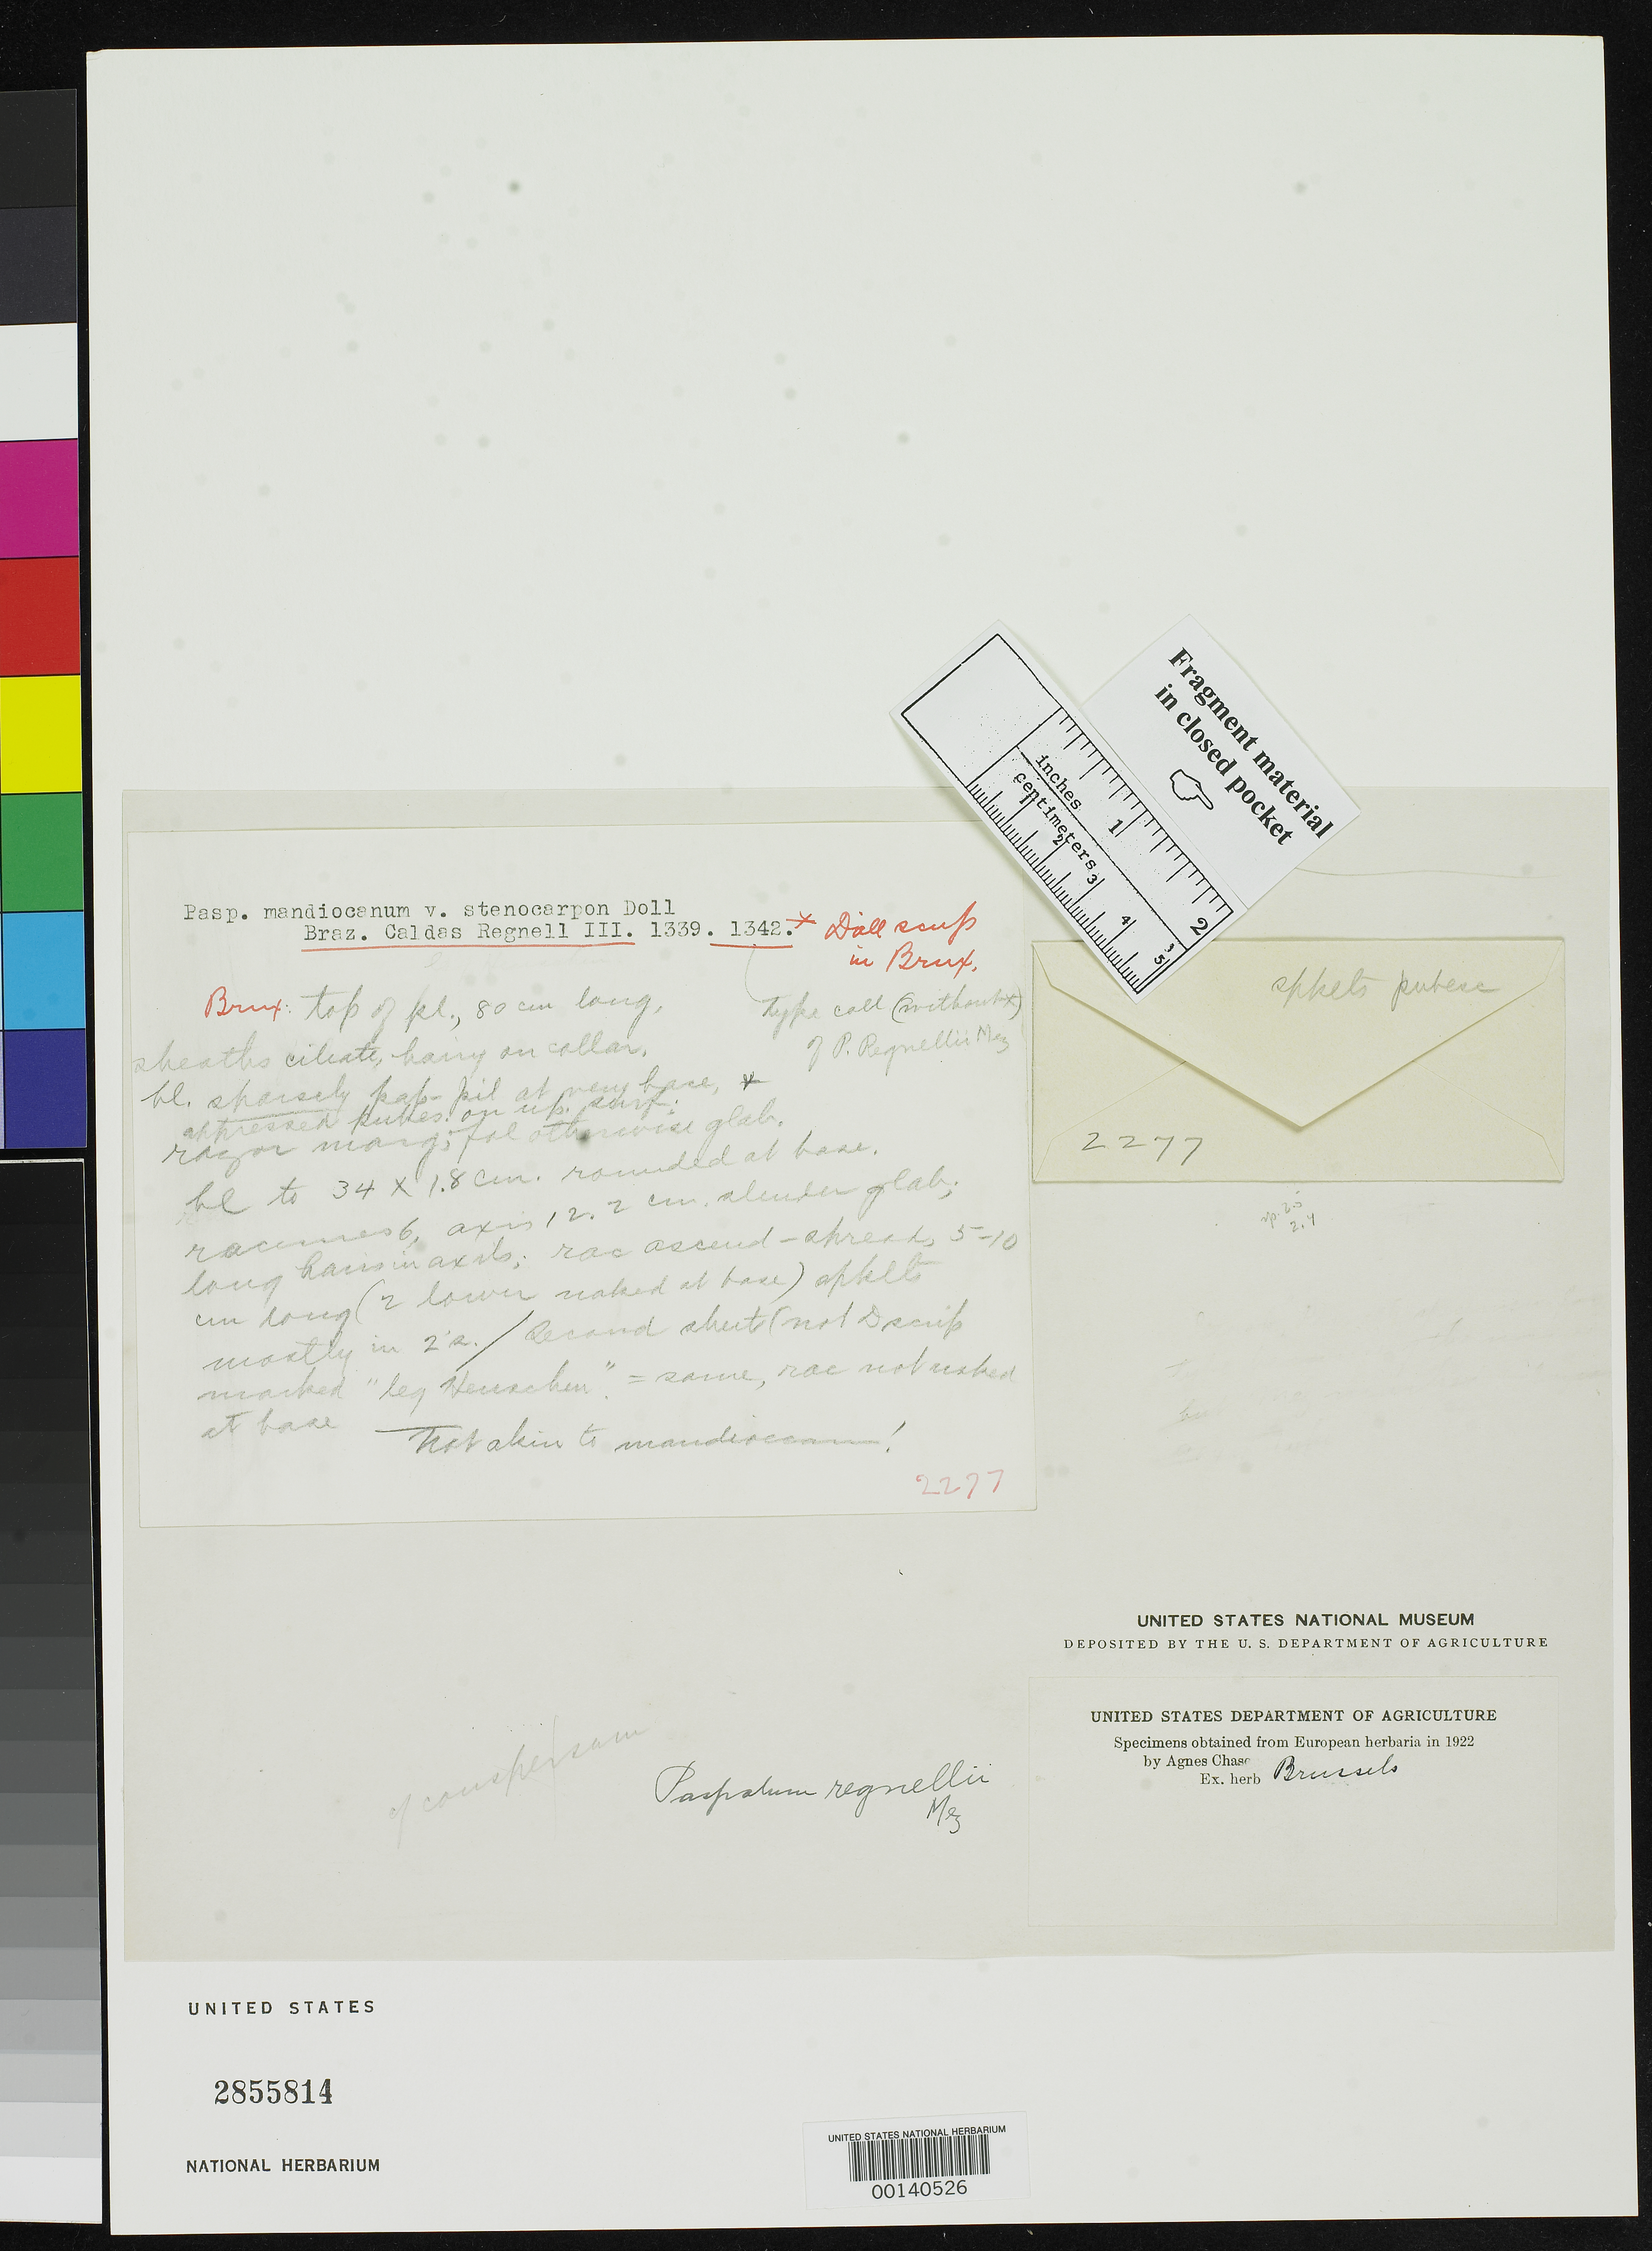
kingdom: Plantae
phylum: Tracheophyta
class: Liliopsida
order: Poales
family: Poaceae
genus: Paspalum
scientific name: Paspalum mandiocanum var. stenocarpon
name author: Döll in Mart.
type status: Syntype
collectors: A. F. Regnell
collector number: III 1342*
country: Brazil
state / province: Minas Gerais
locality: Caldas.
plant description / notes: Fragmentary material of type specimen ex herb. Brussels. For another possible type see USNH 824144 filed under Paspalum regnellii Mez, which cites Regnell III 1342 as type.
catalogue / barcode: US 2855814